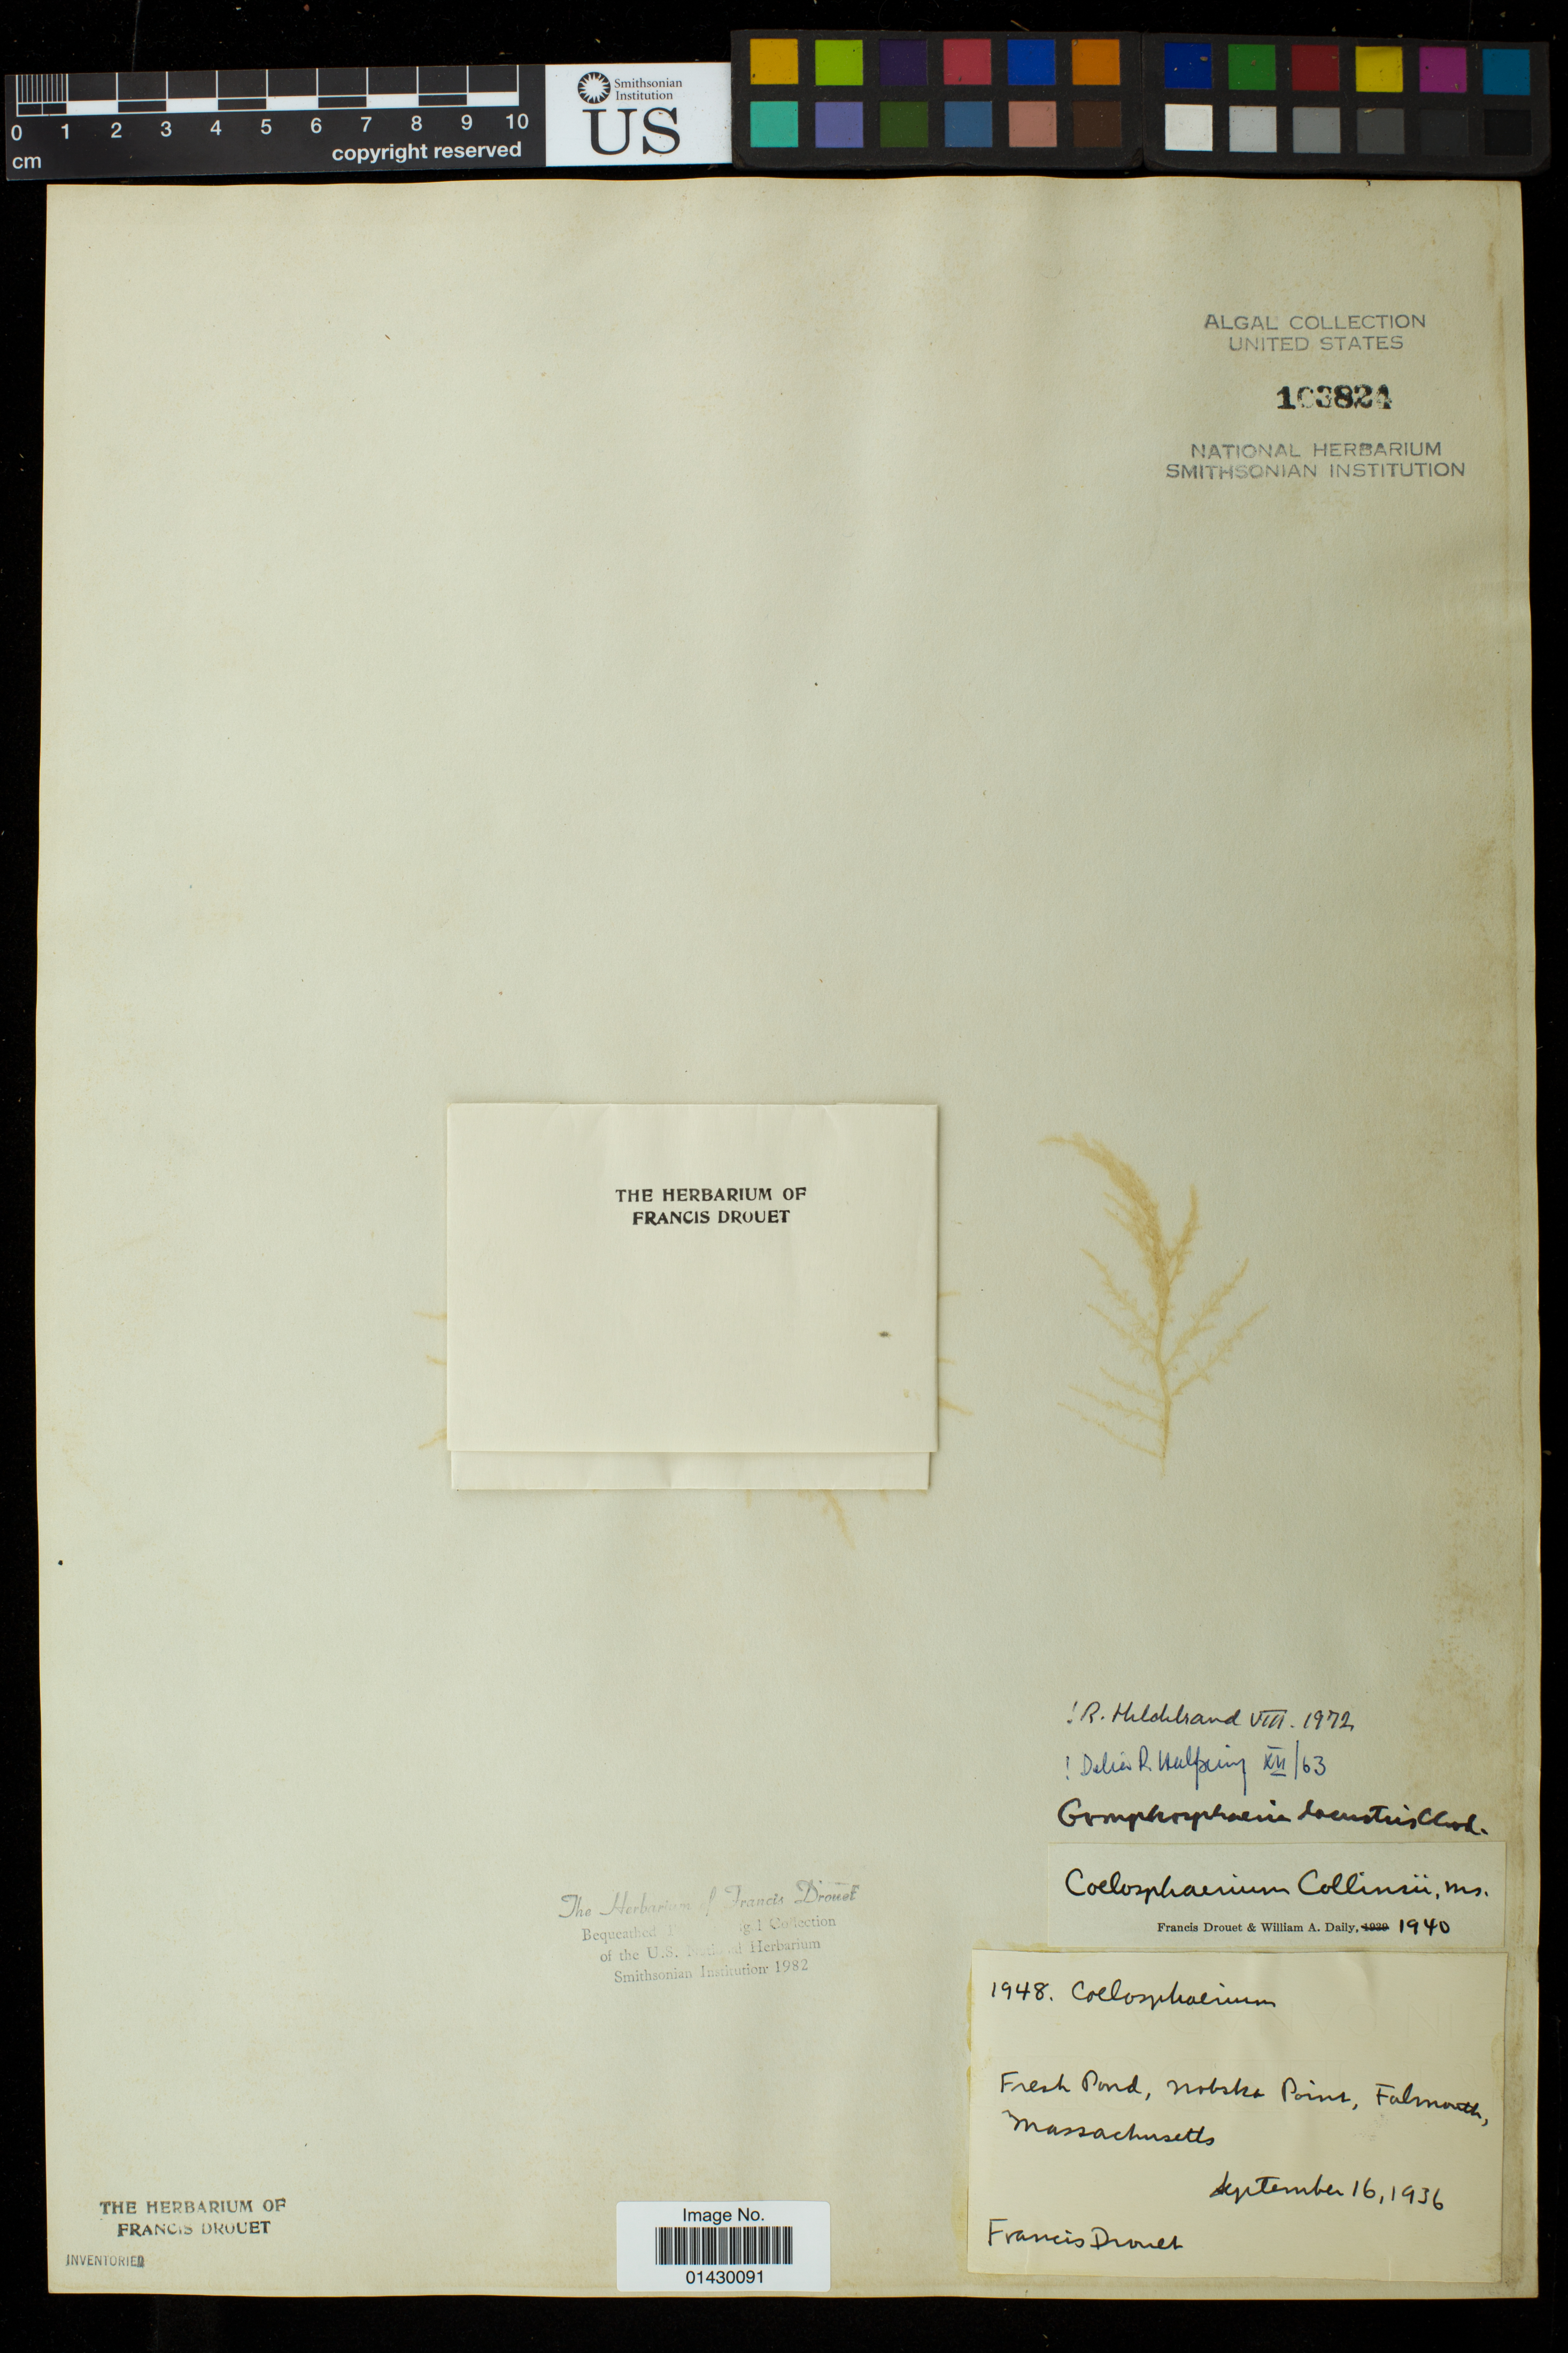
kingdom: Bacteria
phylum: Cyanobacteria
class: Cyanobacteriia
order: Cyanobacteriales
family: Gomphosphaeriaceae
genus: Gomphosphaeria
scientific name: Gomphosphaeria lacustris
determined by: Drouet, F. E.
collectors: F. E. Drouet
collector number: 1948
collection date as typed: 16 Sep 1936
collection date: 1936-09-16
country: United States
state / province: Massachusetts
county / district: Barnstable County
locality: Falmouth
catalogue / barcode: US 103824